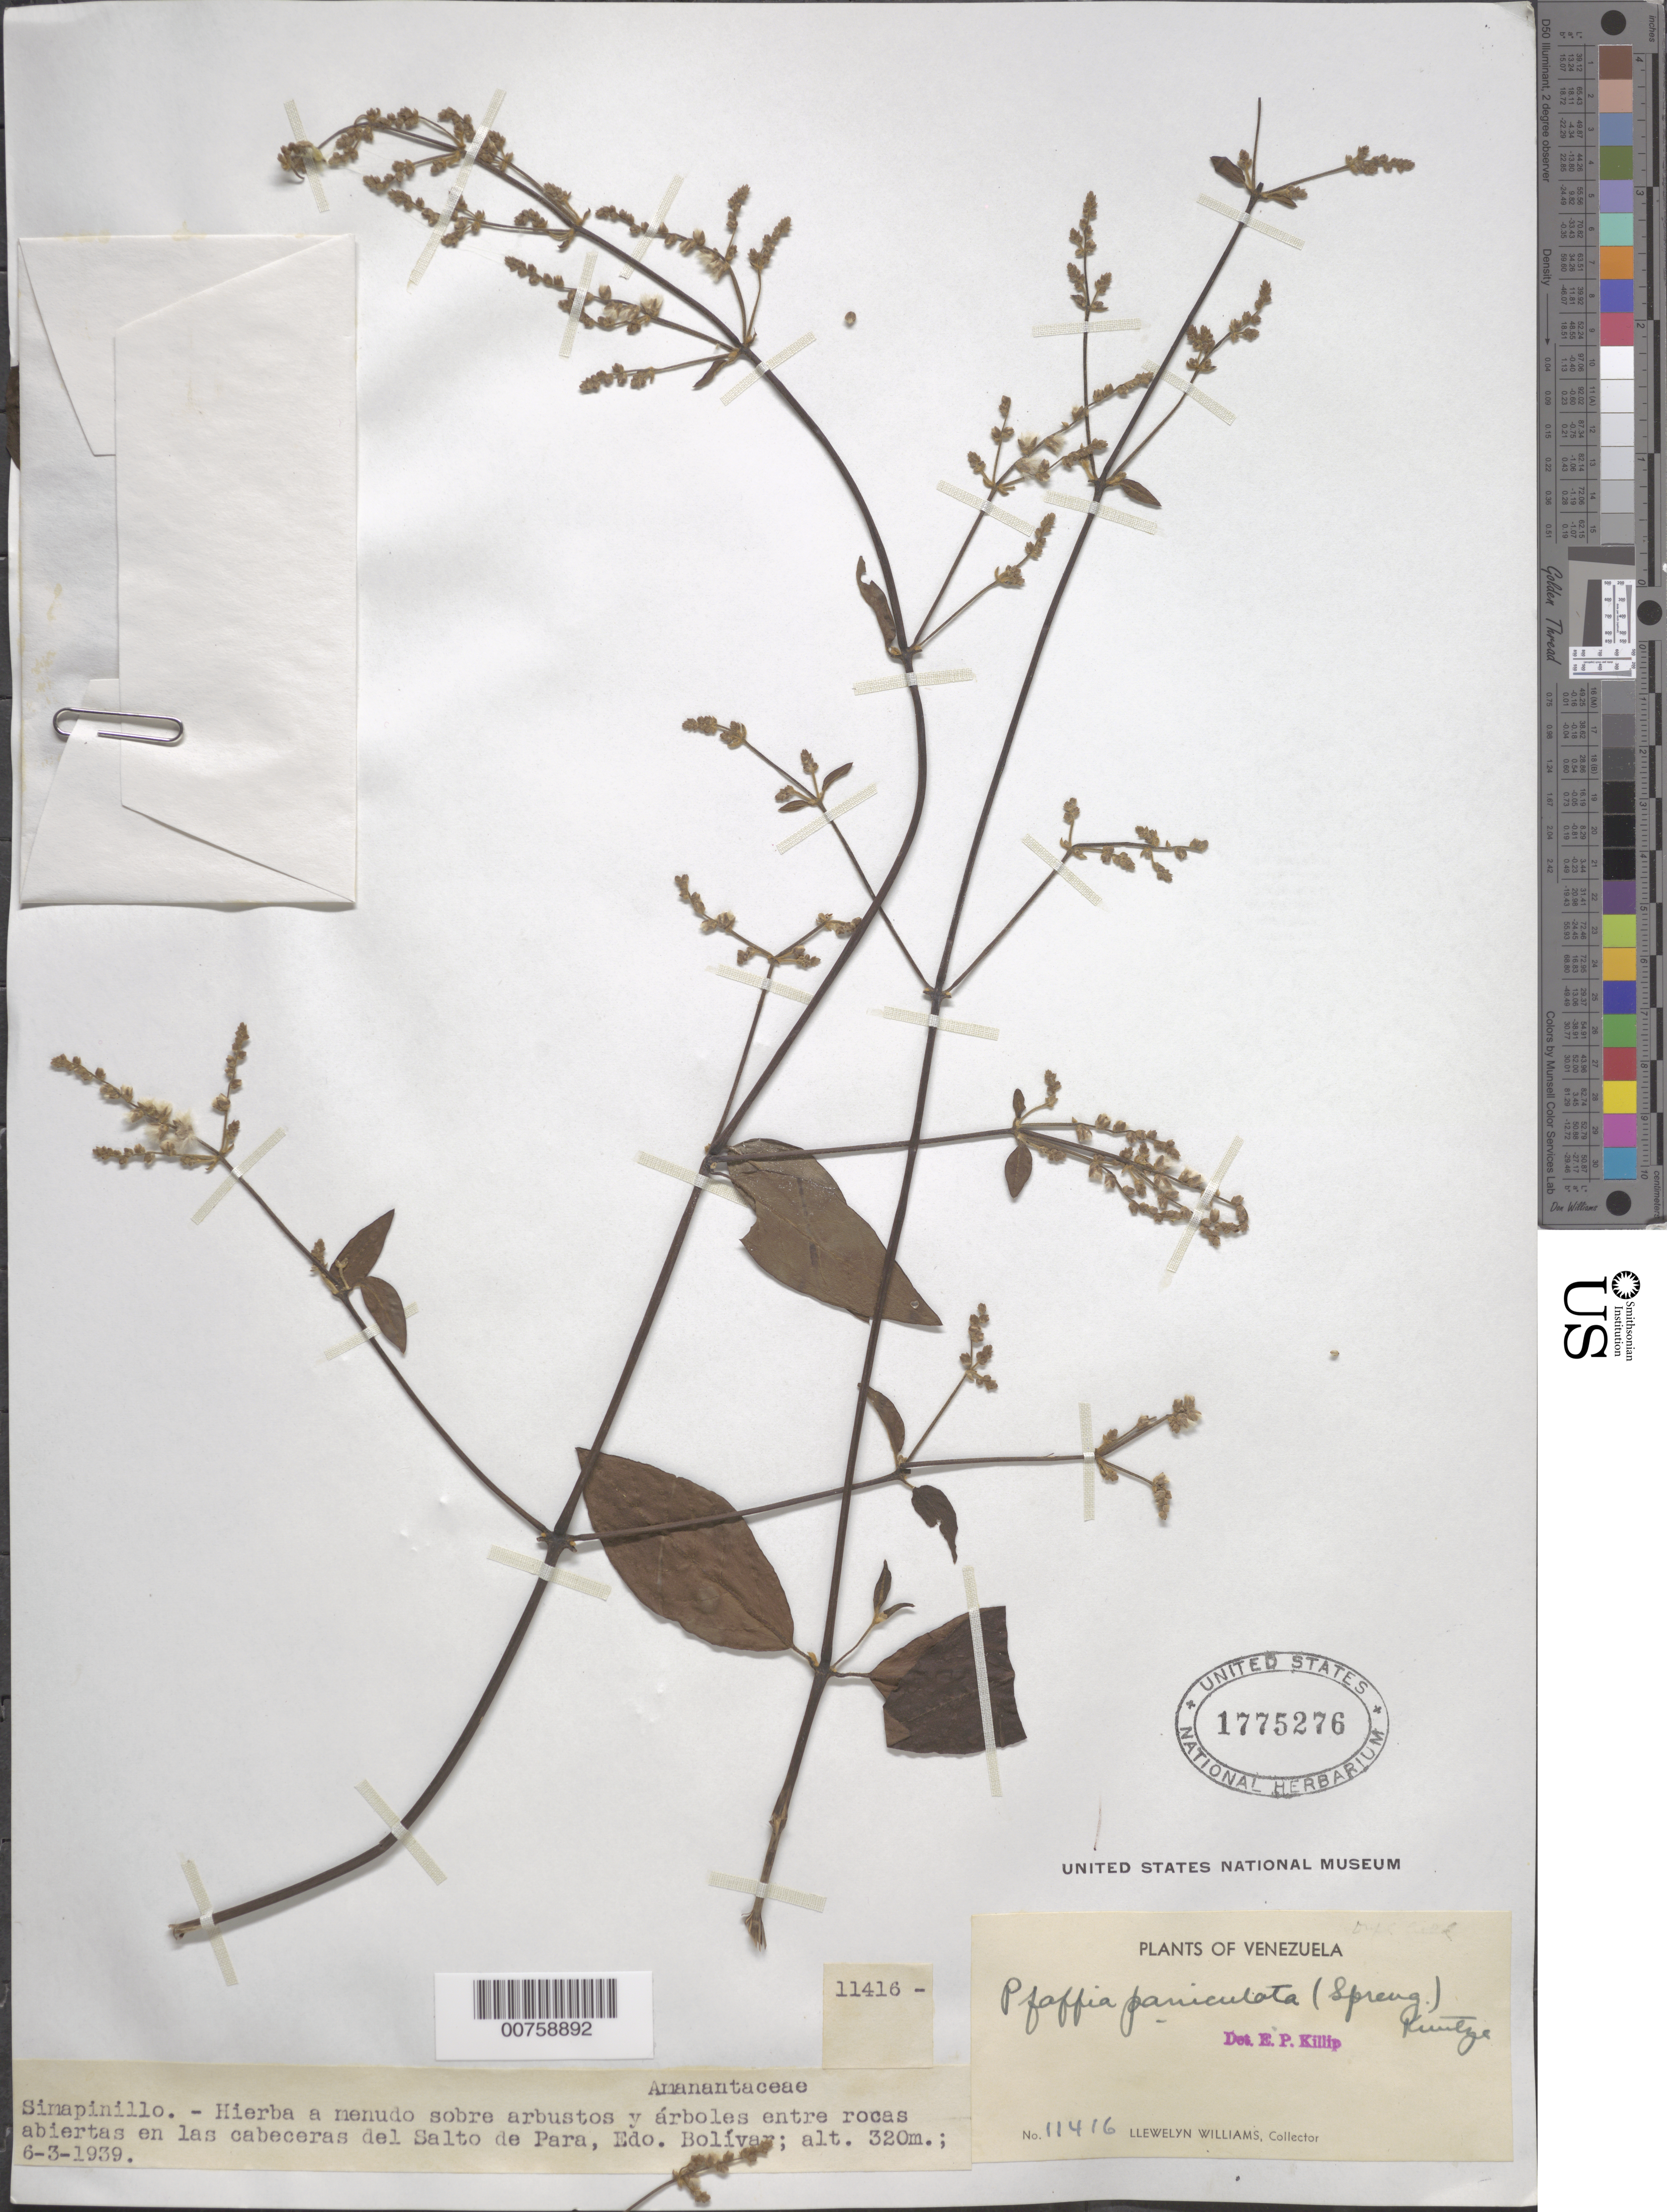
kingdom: Plantae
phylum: Tracheophyta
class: Magnoliopsida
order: Caryophyllales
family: Amaranthaceae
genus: Pfaffia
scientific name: Pfaffia paniculata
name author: (Mart.) Kuntze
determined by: Killip, Ellsworth P.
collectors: Ll. Williams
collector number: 11416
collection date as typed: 6-Mar-39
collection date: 1939-03-06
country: Venezuela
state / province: Bolívar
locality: Salto de Para, Medio Caura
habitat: Sobre arbustos y arboles entre rocas abiertas en la cabeceras del salto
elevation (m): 320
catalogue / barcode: US 1775276